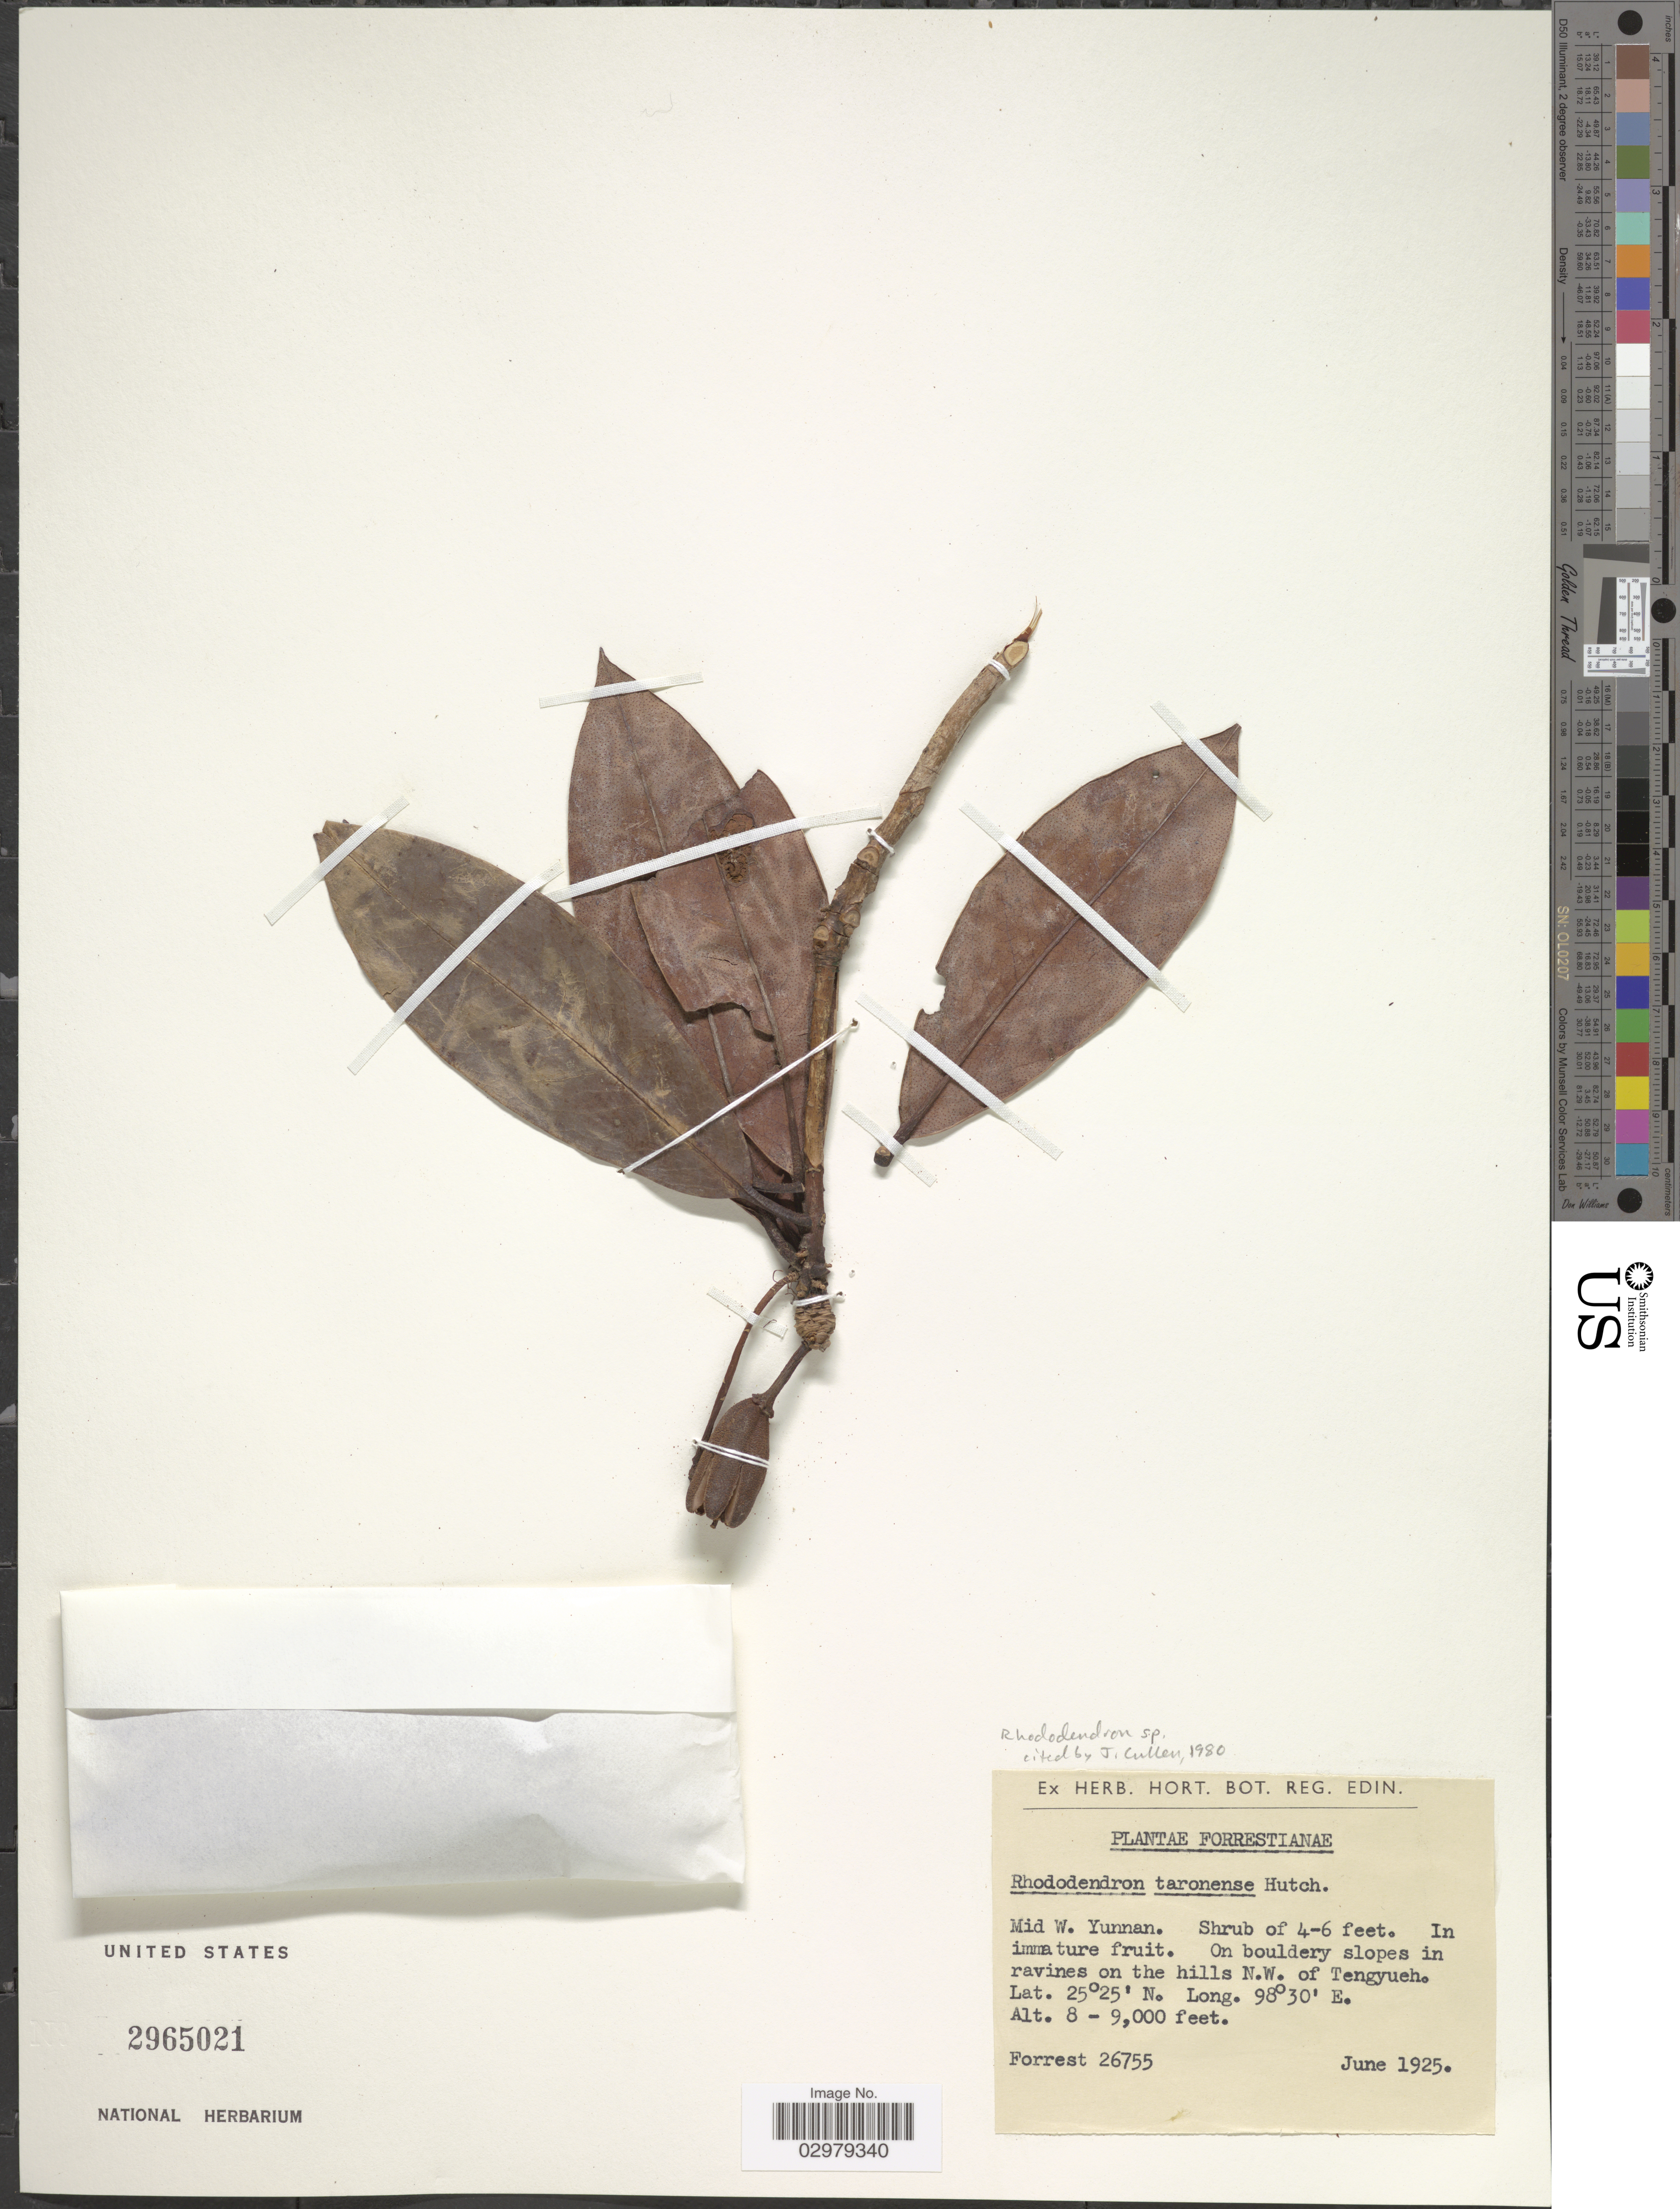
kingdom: Plantae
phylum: Tracheophyta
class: Magnoliopsida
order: Ericales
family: Ericaceae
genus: Rhododendron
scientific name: Rhododendron sp.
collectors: -. Forrest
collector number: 26755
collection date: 1925-06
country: China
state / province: Yunnan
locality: Mid W. Yunnan. On bouldery slopes in ravines on the hills N.W. of Tengyueh.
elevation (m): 2438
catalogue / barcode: US 2965021